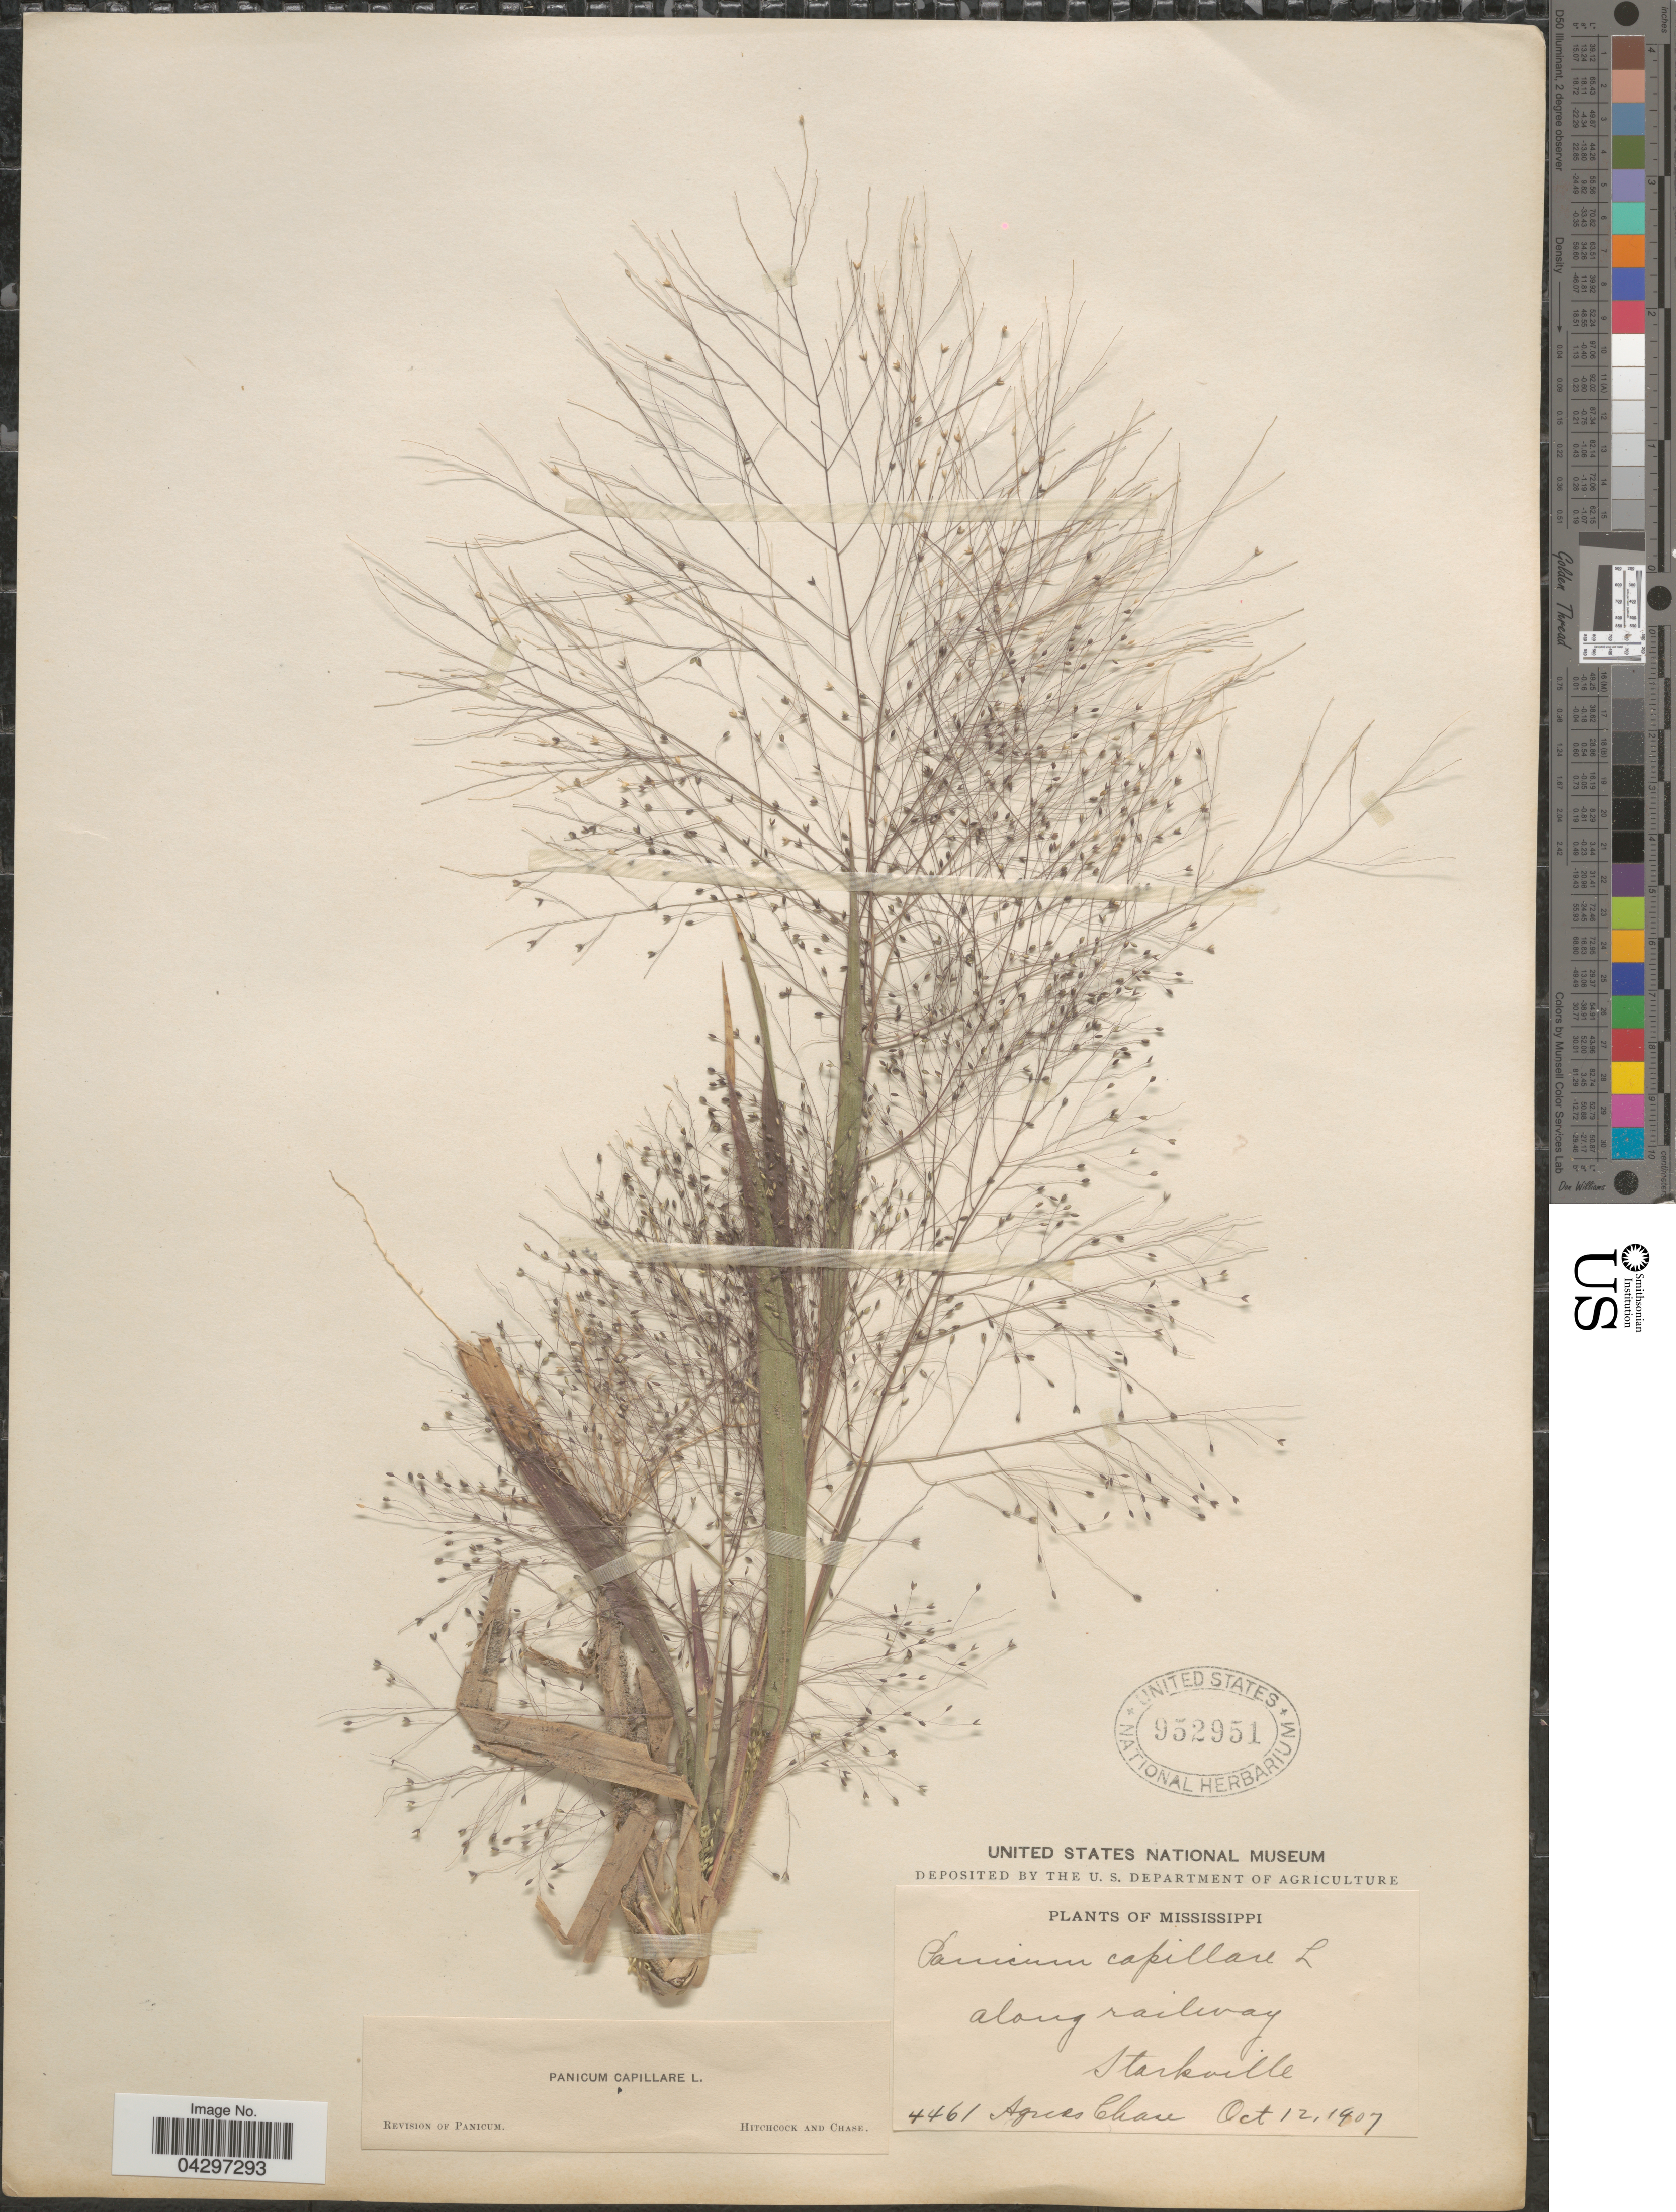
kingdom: Plantae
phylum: Tracheophyta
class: Liliopsida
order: Poales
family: Poaceae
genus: Panicum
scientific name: Panicum capillare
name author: L.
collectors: A. Chase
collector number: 4461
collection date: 1907-10-12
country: United States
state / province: Mississippi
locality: Along railway. Starkville.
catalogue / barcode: US 952951